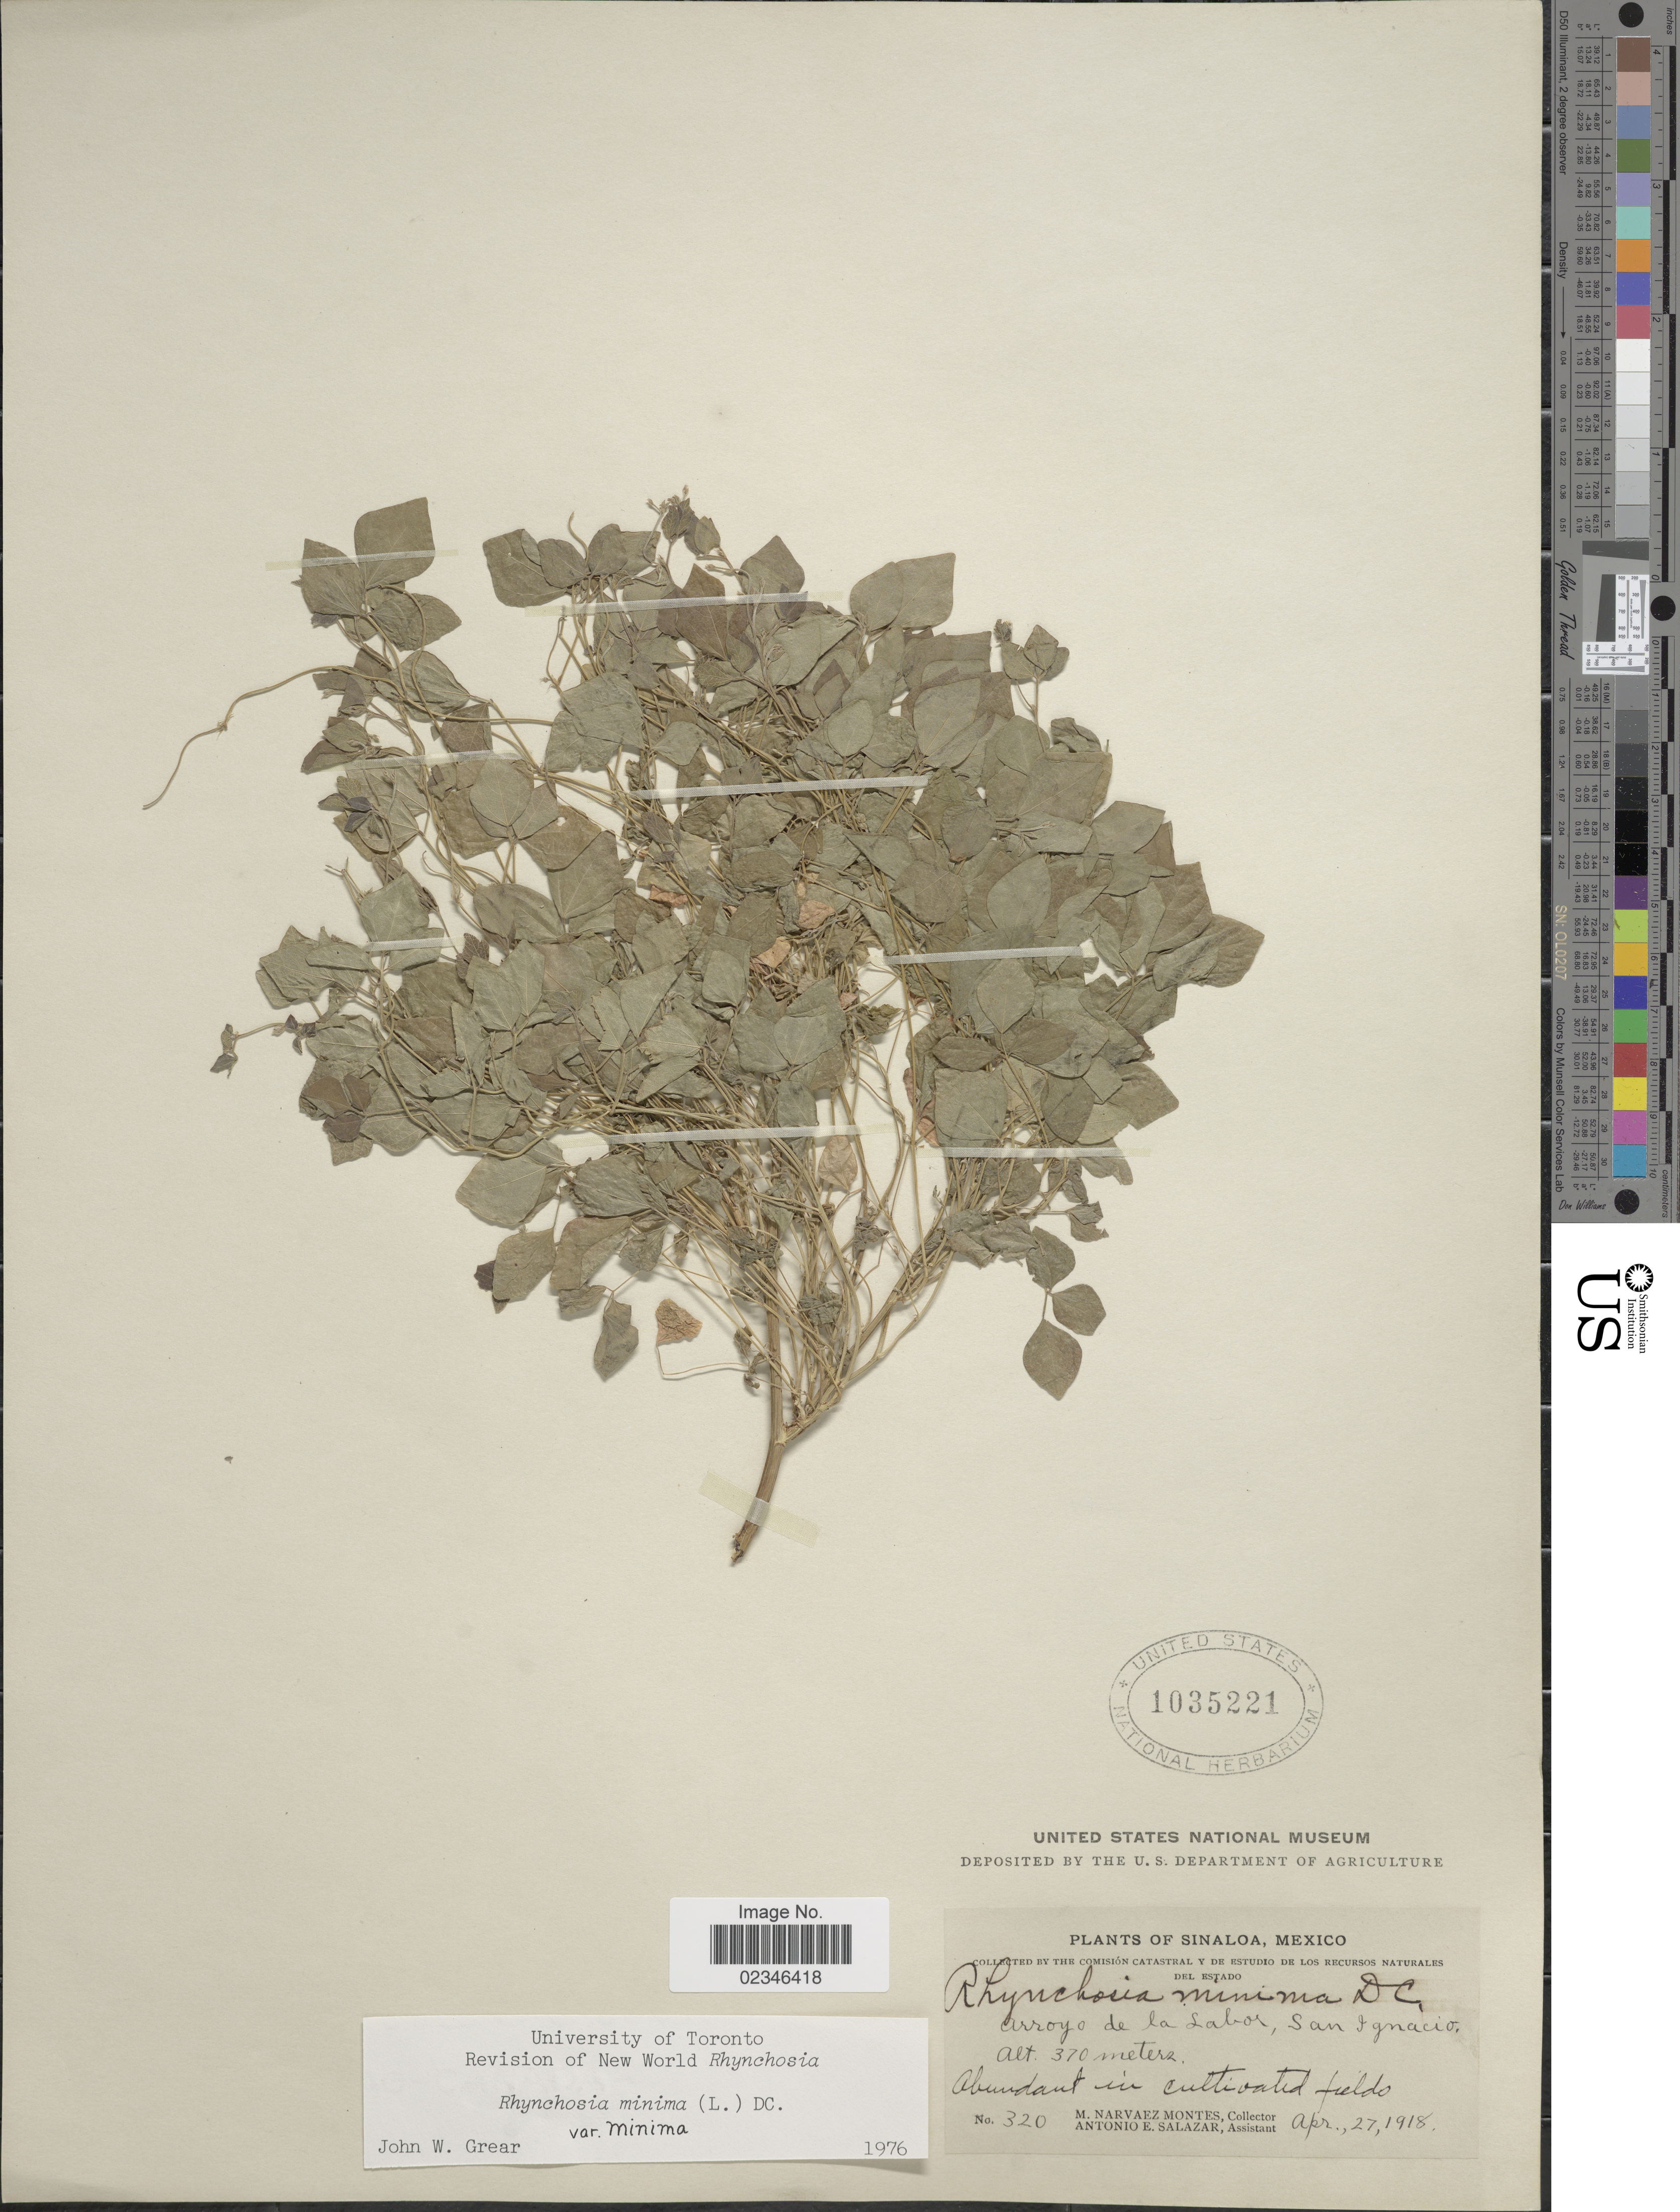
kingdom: Plantae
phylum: Tracheophyta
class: Magnoliopsida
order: Fabales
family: Fabaceae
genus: Rhynchosia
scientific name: Rhynchosia minima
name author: (L.) DC.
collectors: M. Narvaez-Montes & A. E. Salazar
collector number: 320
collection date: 1918-04-27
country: Mexico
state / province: Sinaloa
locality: Arroyo de la Labor, San Ignacio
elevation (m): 370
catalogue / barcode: US 1035221